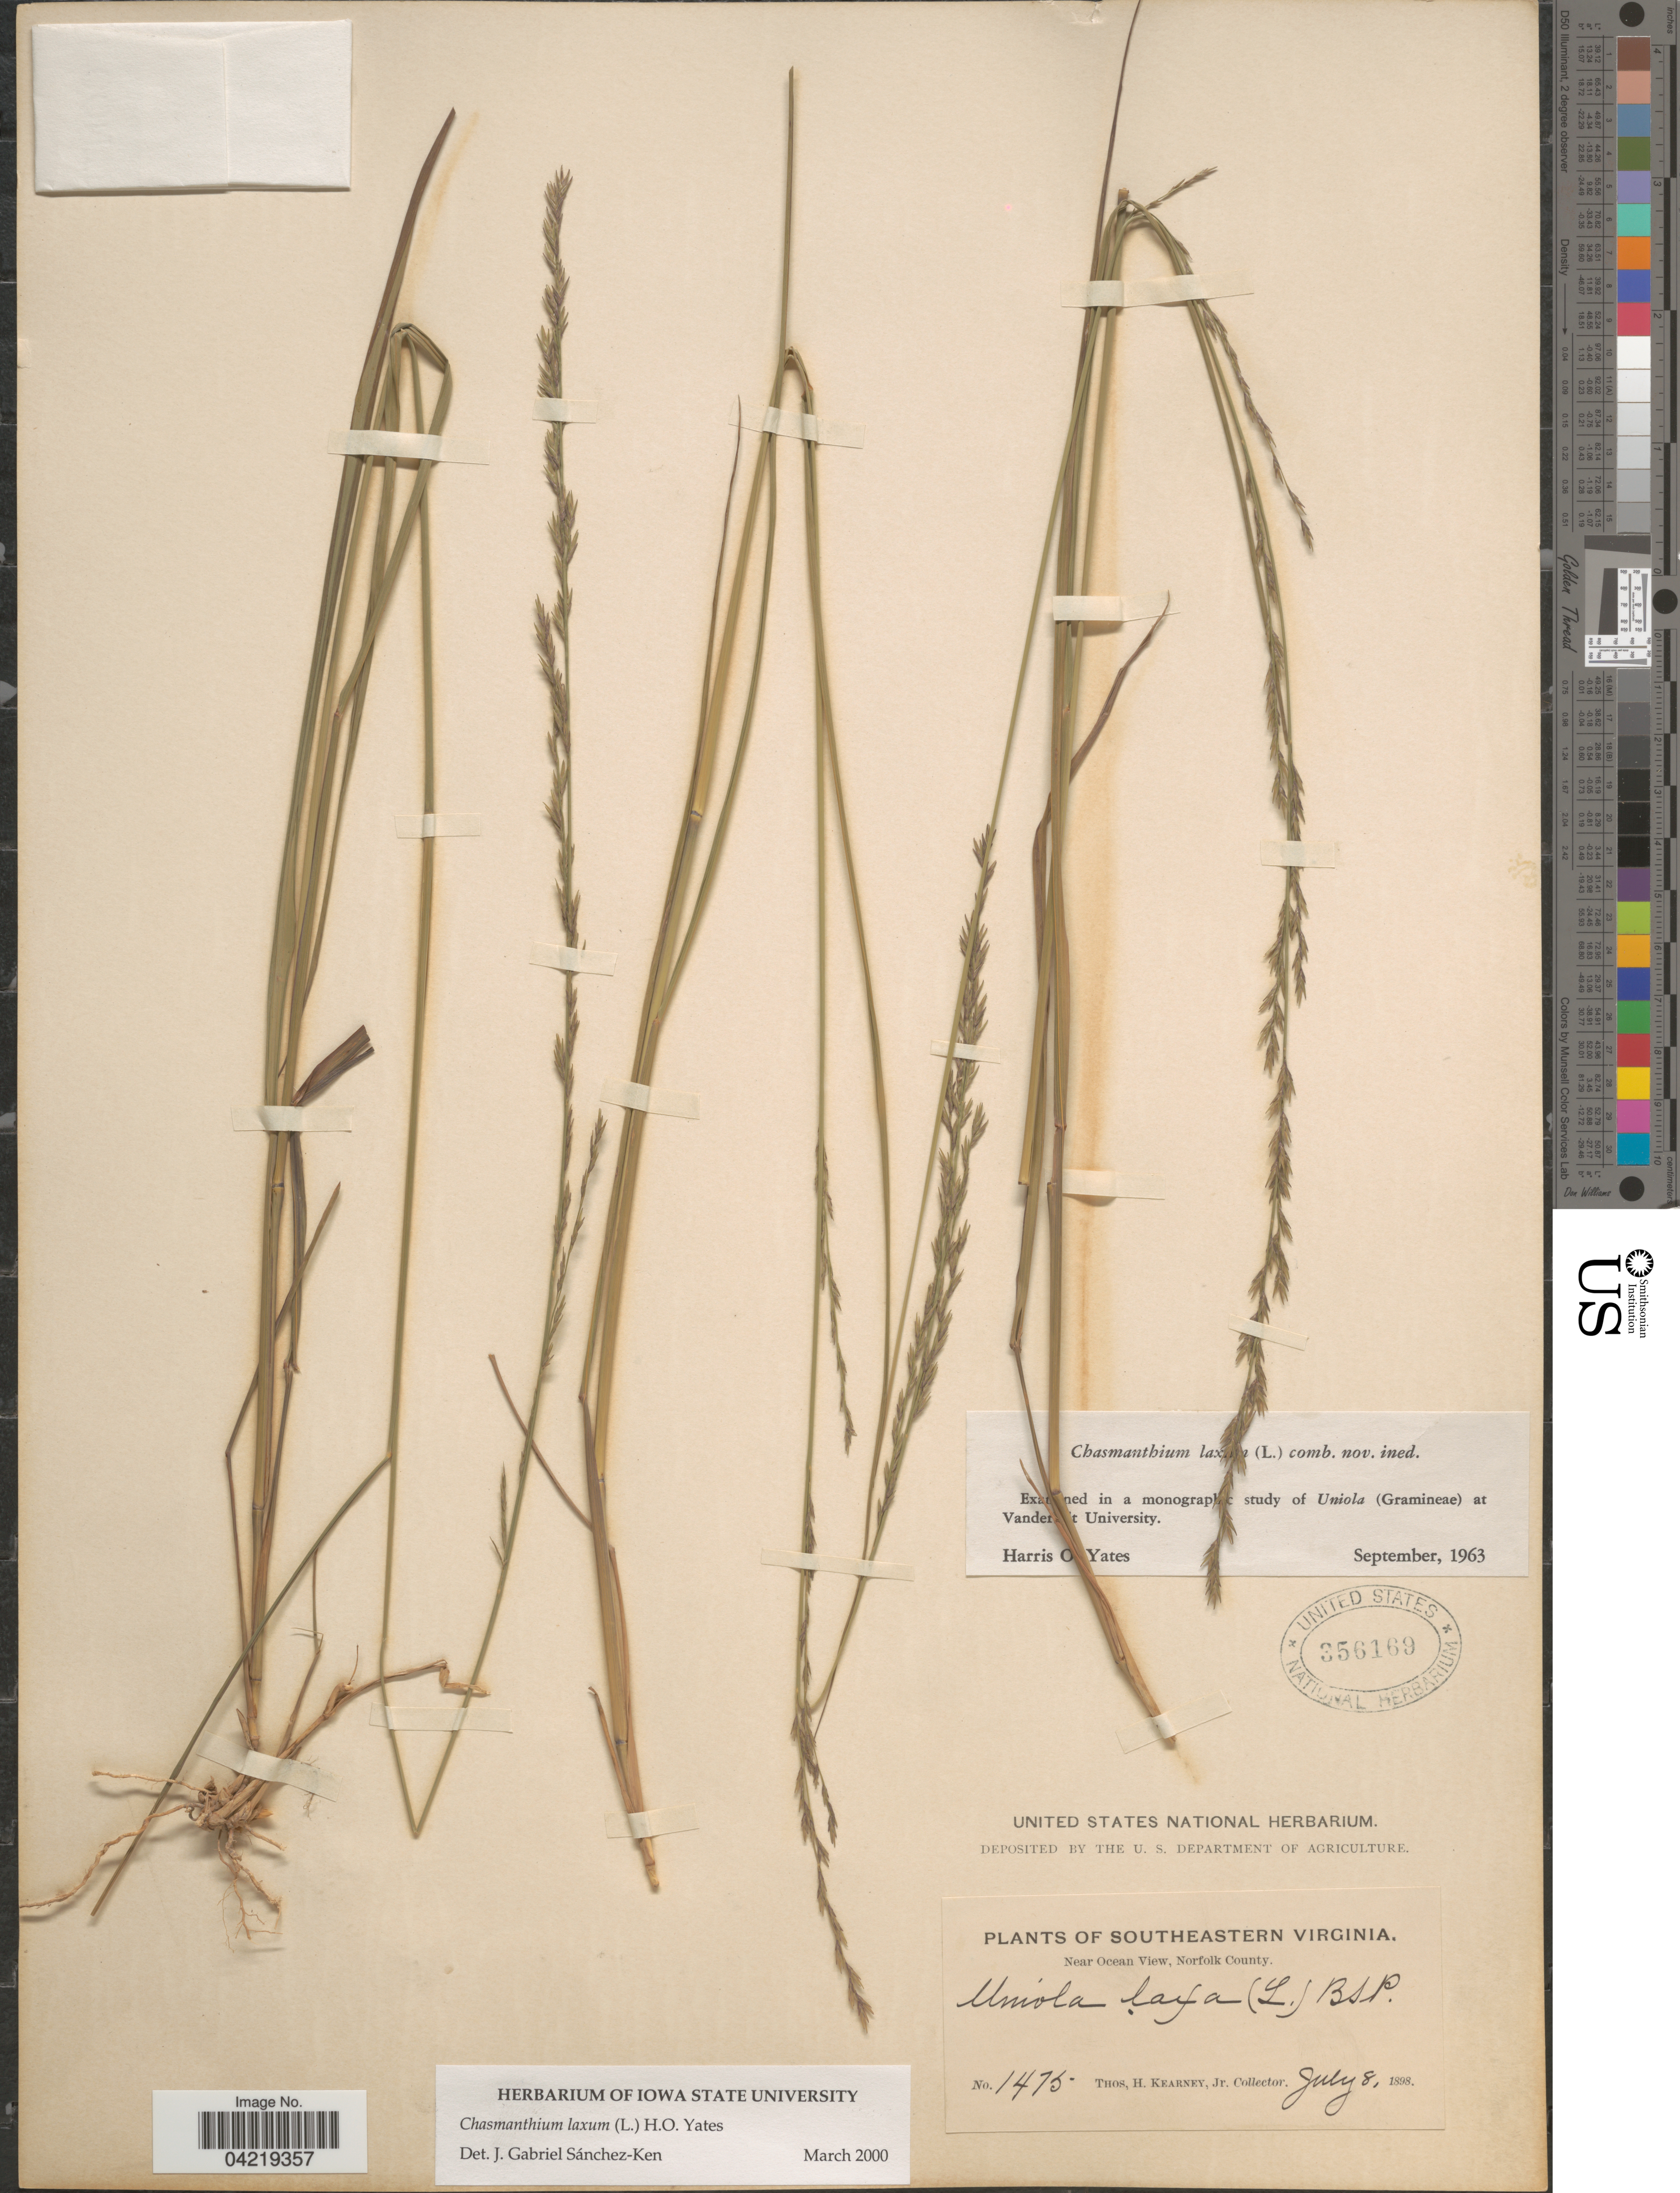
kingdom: Plantae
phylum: Tracheophyta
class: Liliopsida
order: Poales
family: Poaceae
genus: Chasmanthium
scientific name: Chasmanthium laxum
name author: (L.) H.O. Yates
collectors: T. H. Kearney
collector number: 1475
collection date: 1898-07-08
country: United States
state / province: Virginia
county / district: City of Norfolk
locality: Southeastern Virginia. Near Ocean View, Norfolk County.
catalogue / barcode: US 356169